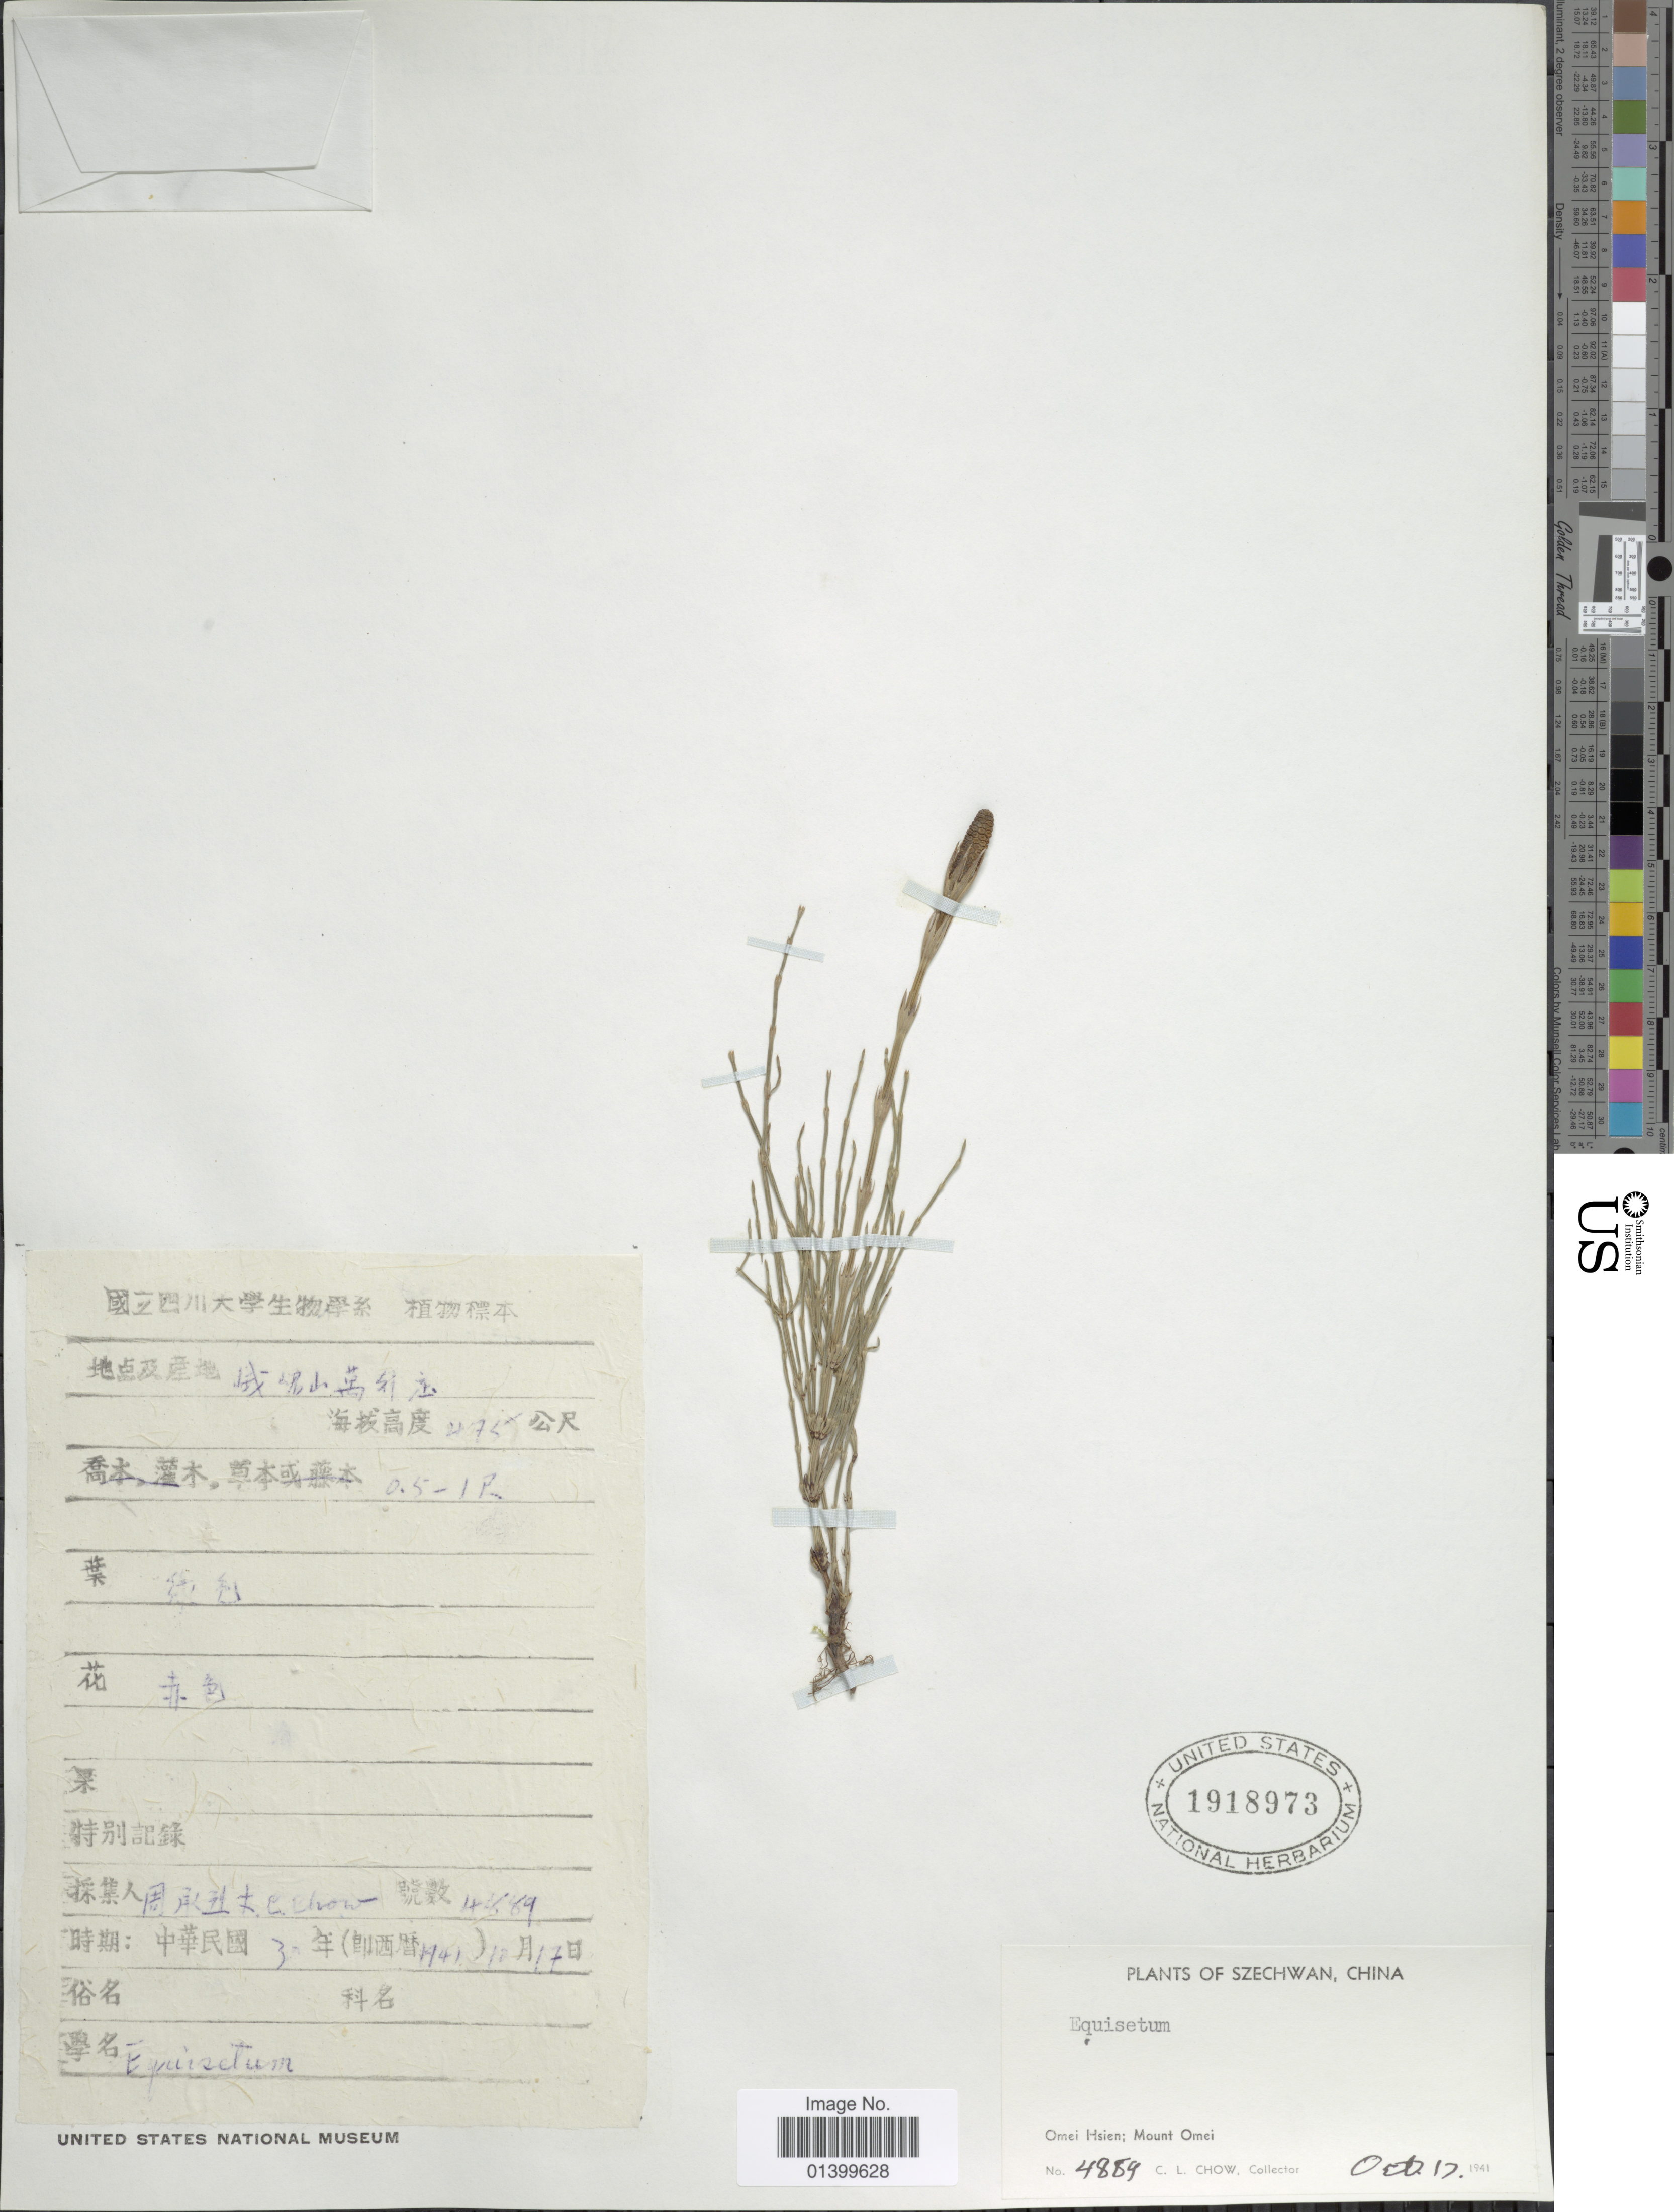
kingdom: Plantae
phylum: Tracheophyta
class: Polypodiopsida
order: Equisetales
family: Equisetaceae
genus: Equisetum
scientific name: Equisetum sp.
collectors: C. Chow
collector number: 4889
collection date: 1941-10-17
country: China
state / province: Sichuan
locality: Plants of Szechwan, Omei Hsien: Mount Omei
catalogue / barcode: US 1918973